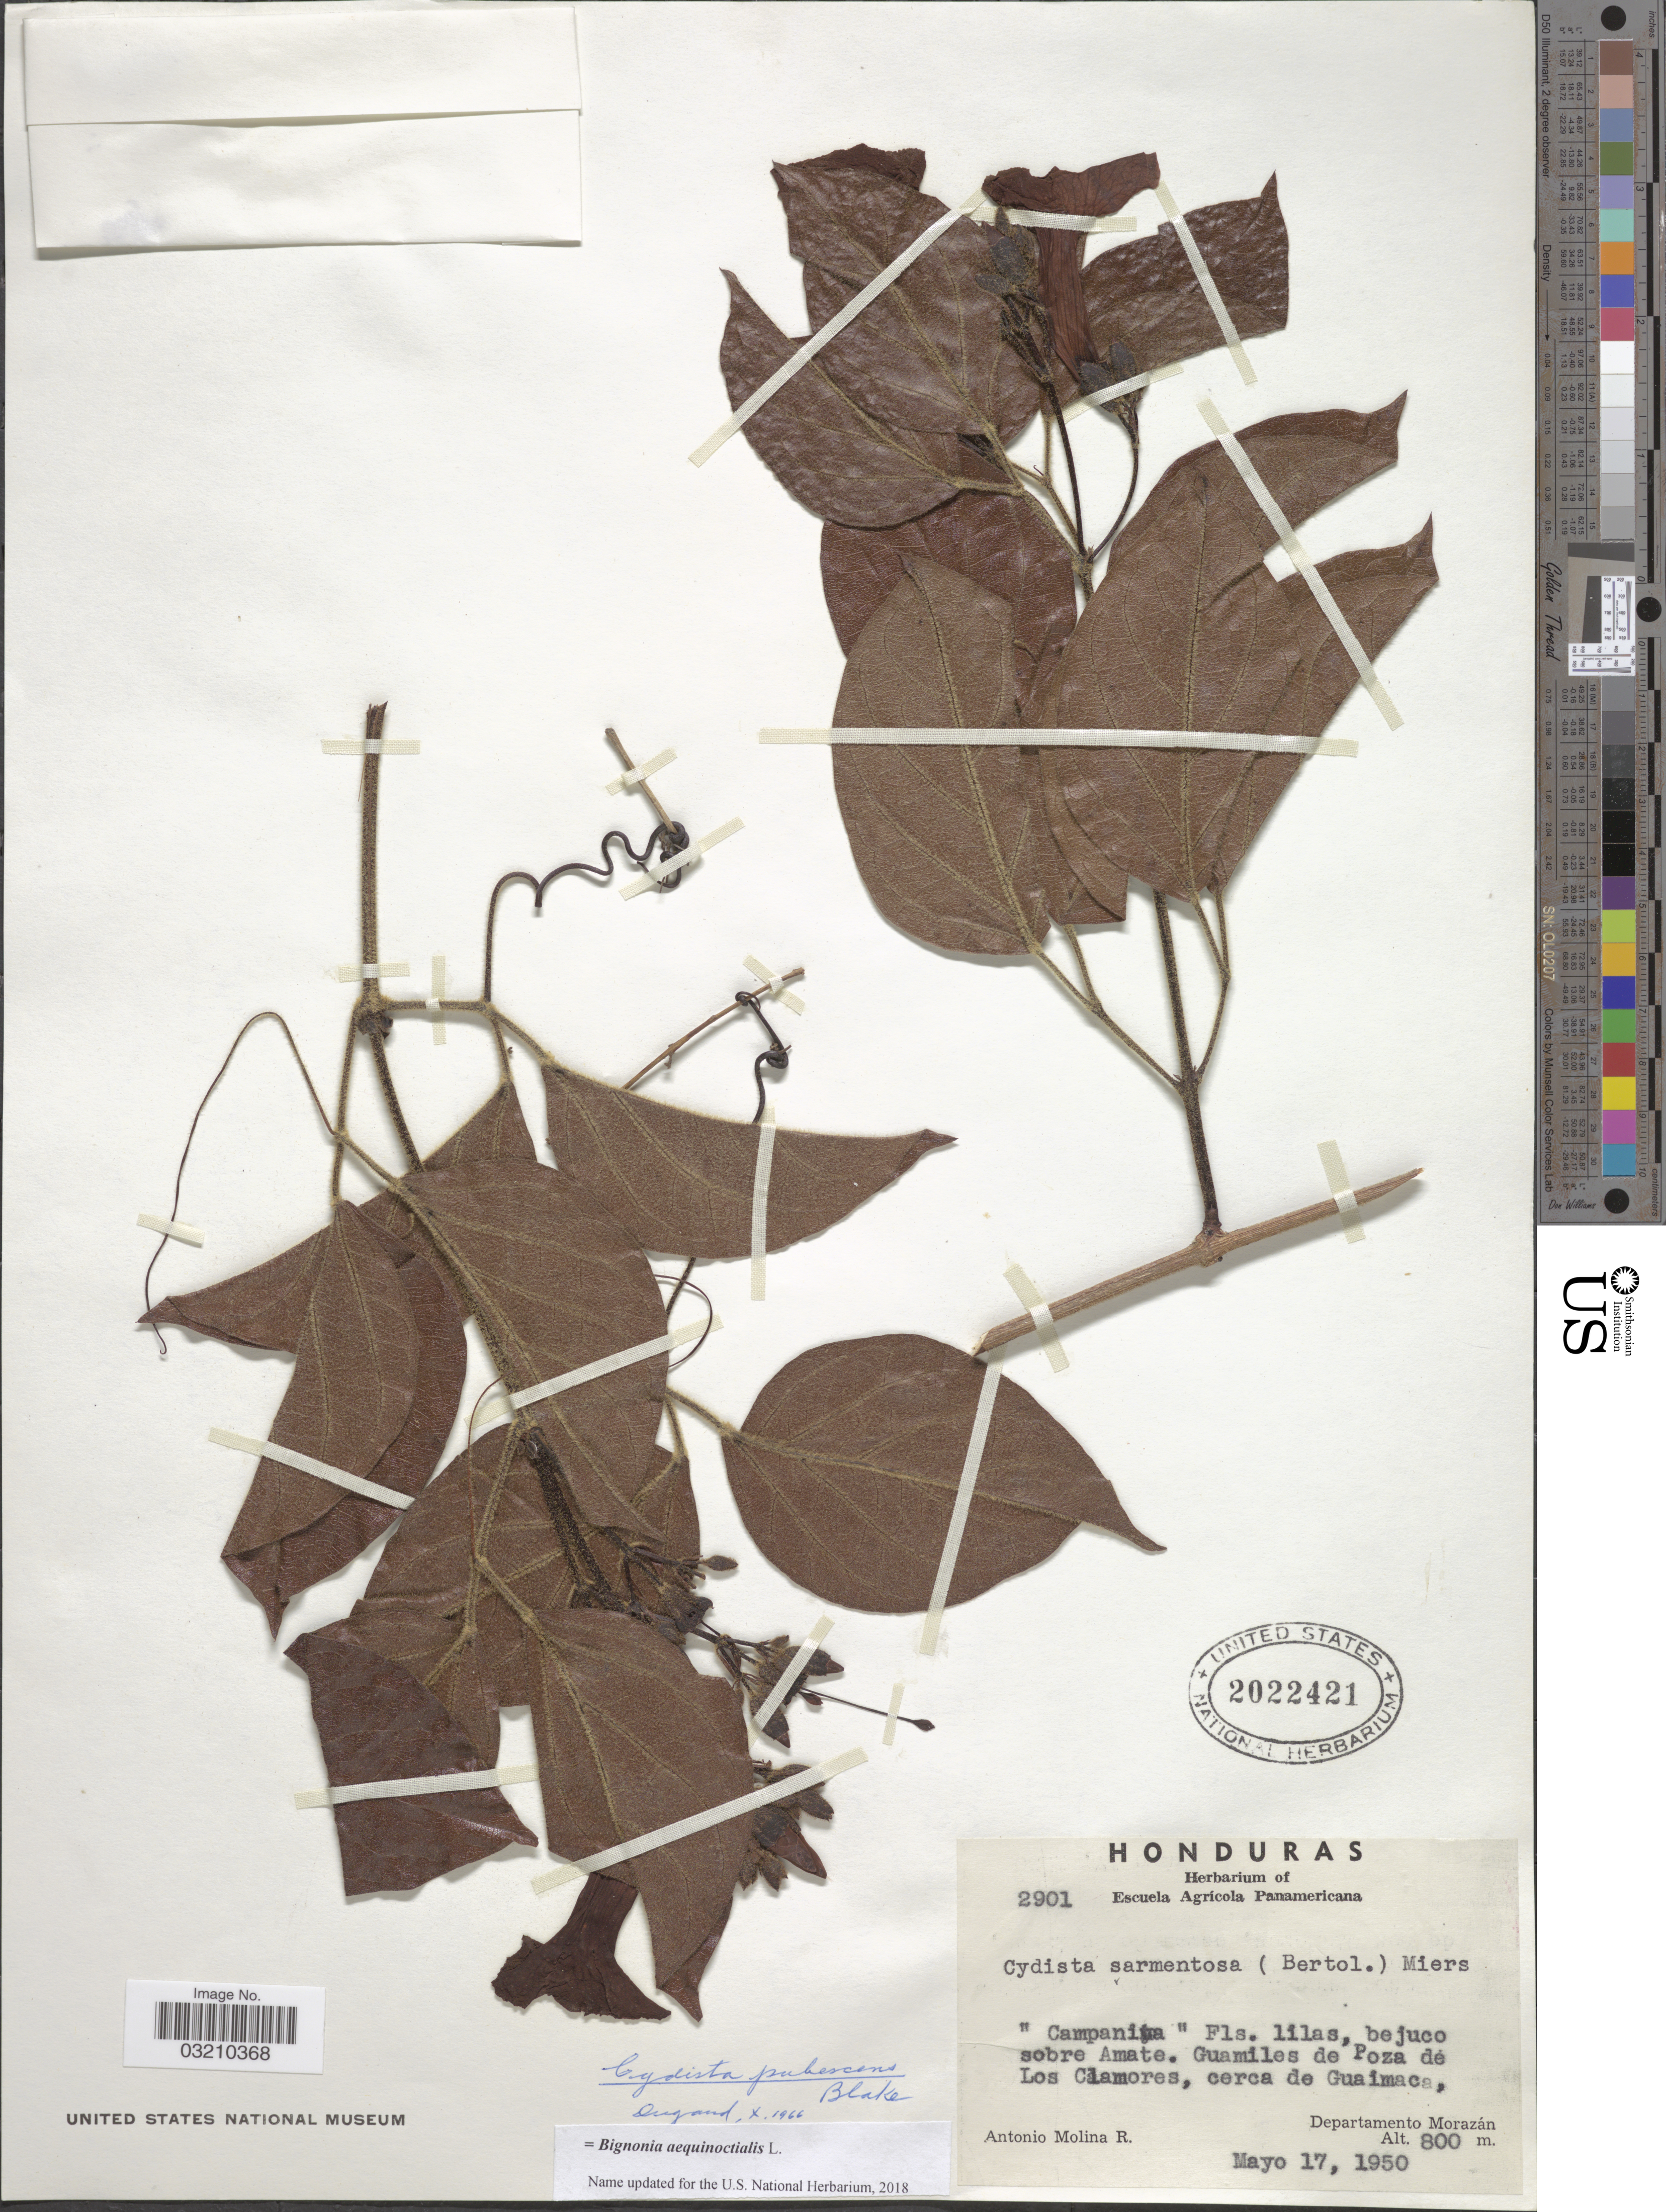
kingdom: Plantae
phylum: Tracheophyta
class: Magnoliopsida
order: Lamiales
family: Bignoniaceae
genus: Bignonia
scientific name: Bignonia aequinoctialis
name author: L.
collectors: A. Molina R.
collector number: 2901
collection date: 1950-05-17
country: Honduras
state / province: Fco. Morazán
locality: Bejuco sobre Amate. Guamiles de Poza de Los Clamores, cerca de Guaimaca, Departamento Morazán.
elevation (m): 800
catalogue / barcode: US 2022421